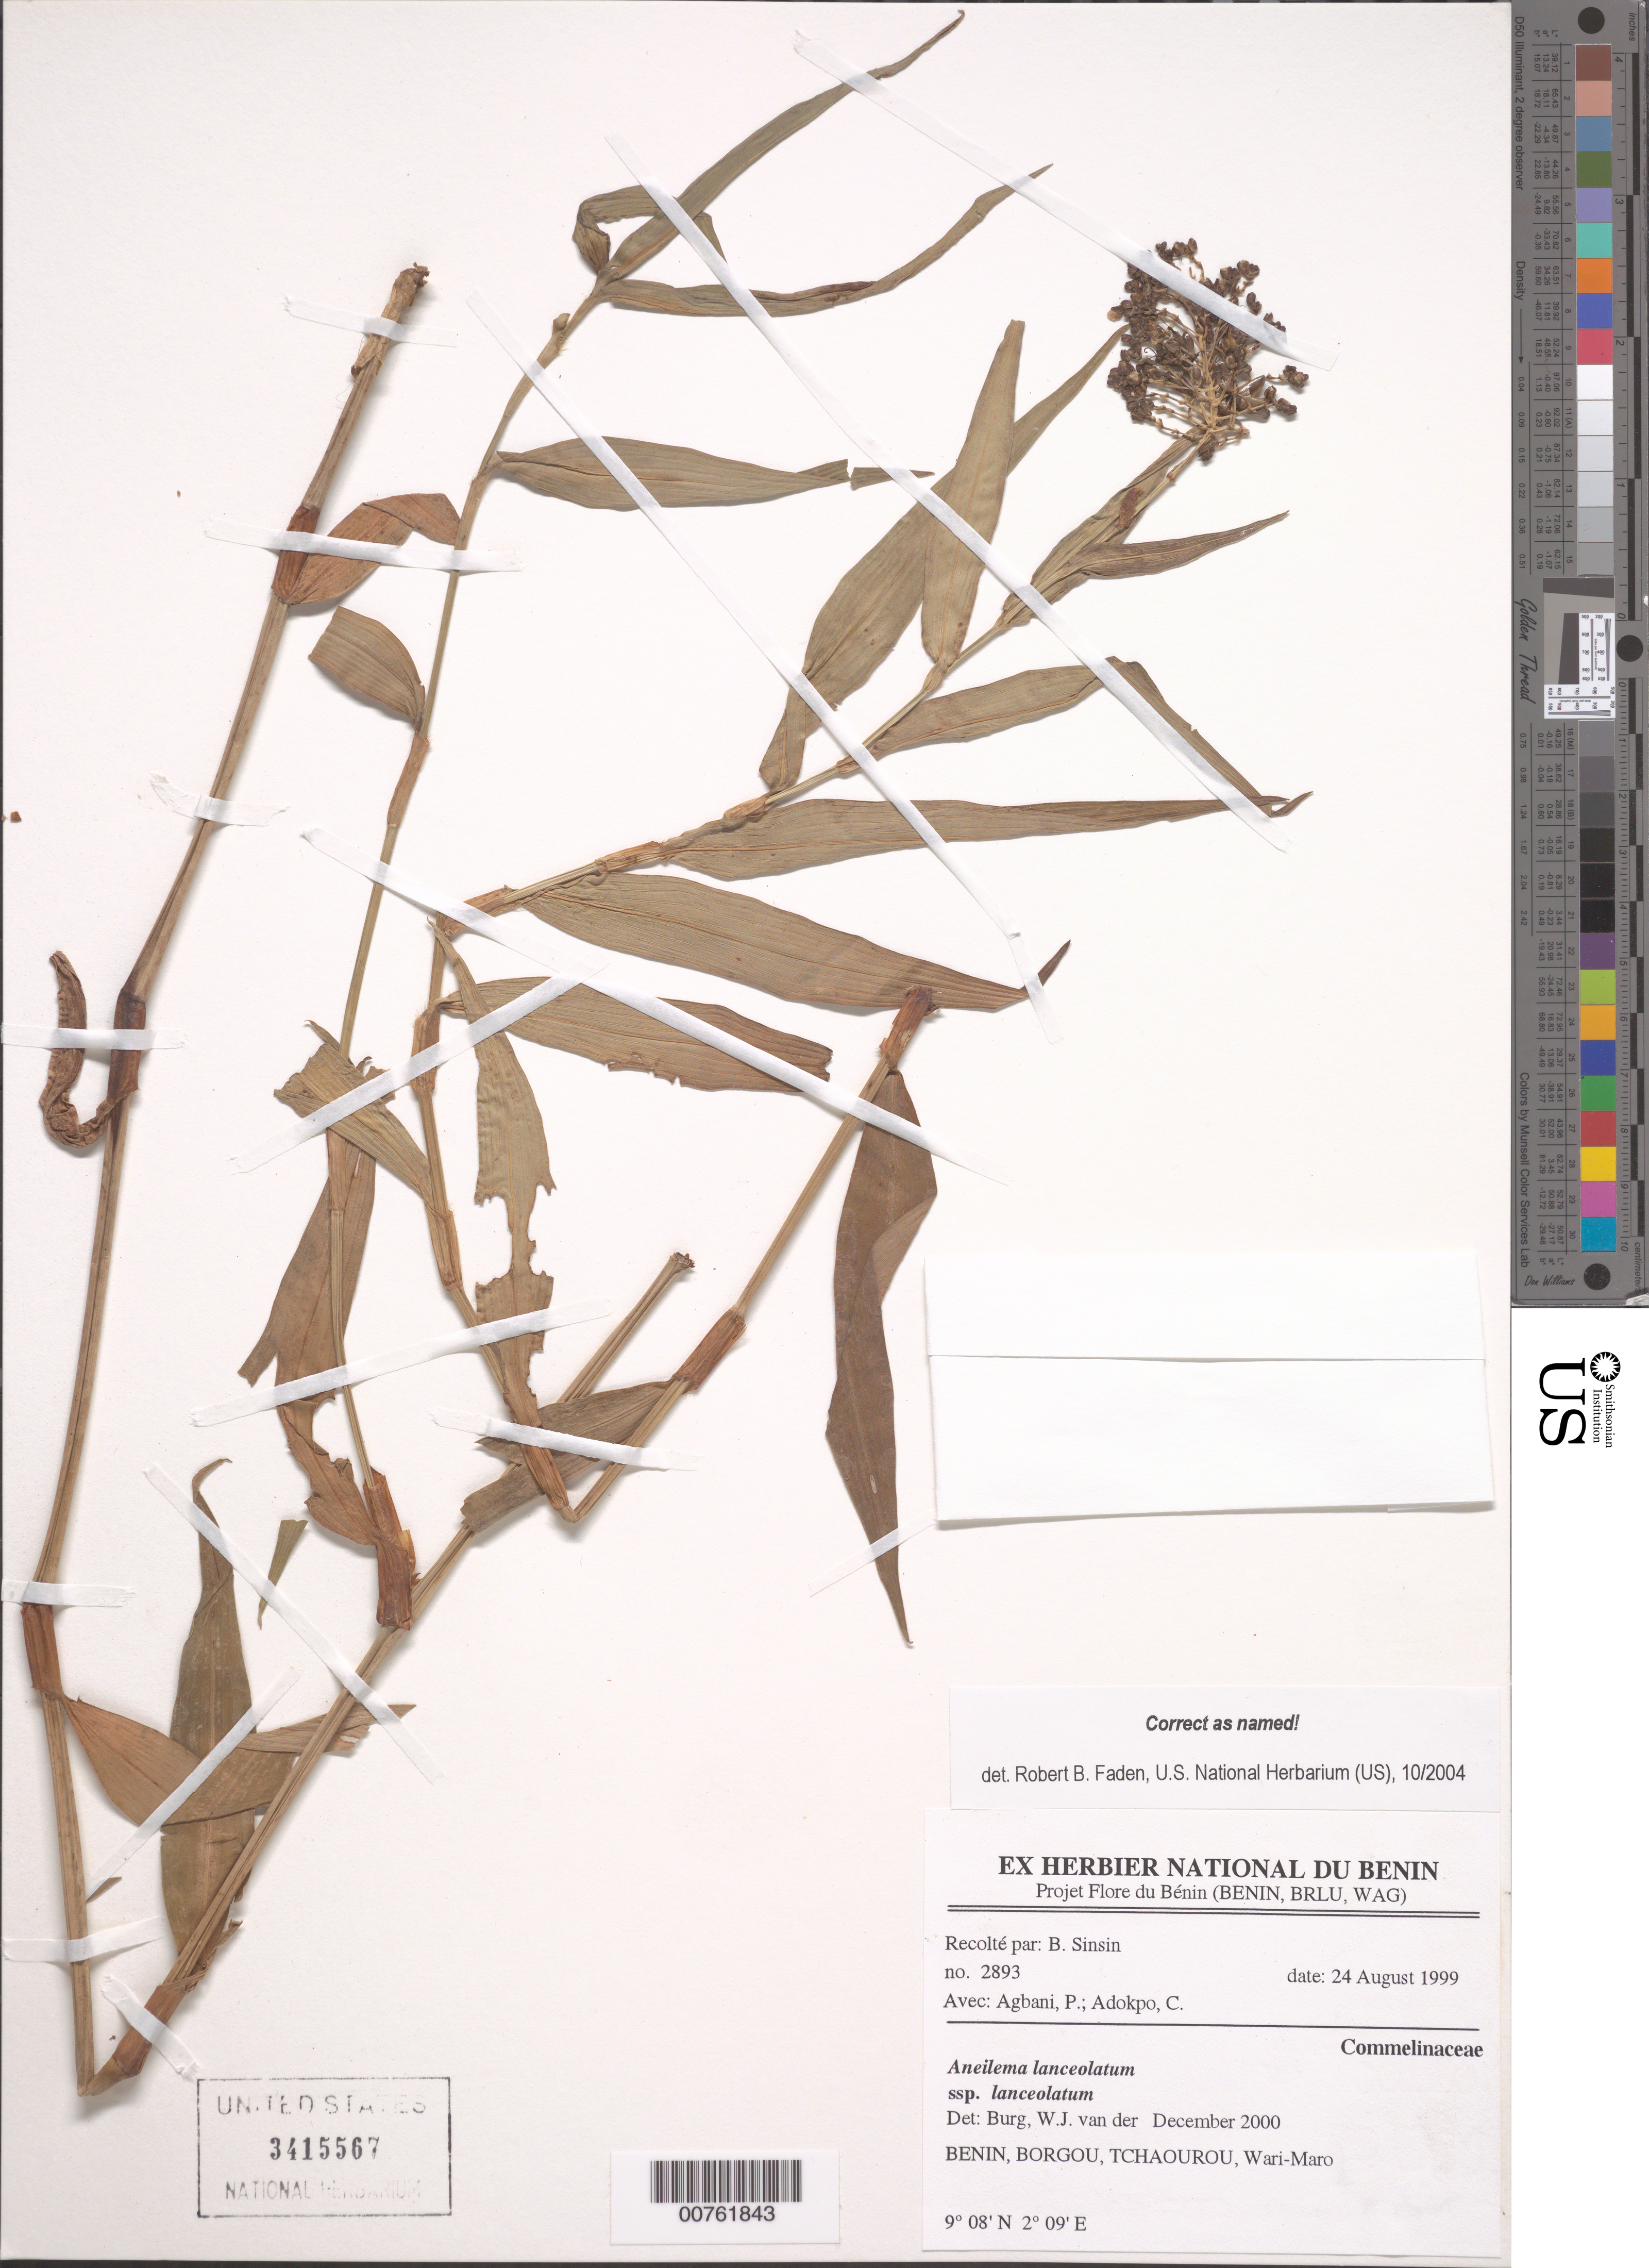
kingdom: Plantae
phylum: Tracheophyta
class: Liliopsida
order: Commelinales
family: Commelinaceae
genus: Aneilema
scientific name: Aneilema lanceolatum subsp. lanceolatum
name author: Benth.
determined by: Faden, Robert B., (US), Smithsonian Institution - National Museum of Natural History (UNITED STATES)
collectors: B. Sinsin, P. Agbani & C. Adokpo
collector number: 2893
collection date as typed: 24 Aug 1999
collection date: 1999-08-24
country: Benin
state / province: Borgou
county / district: Tchaourou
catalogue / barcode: US 3415567